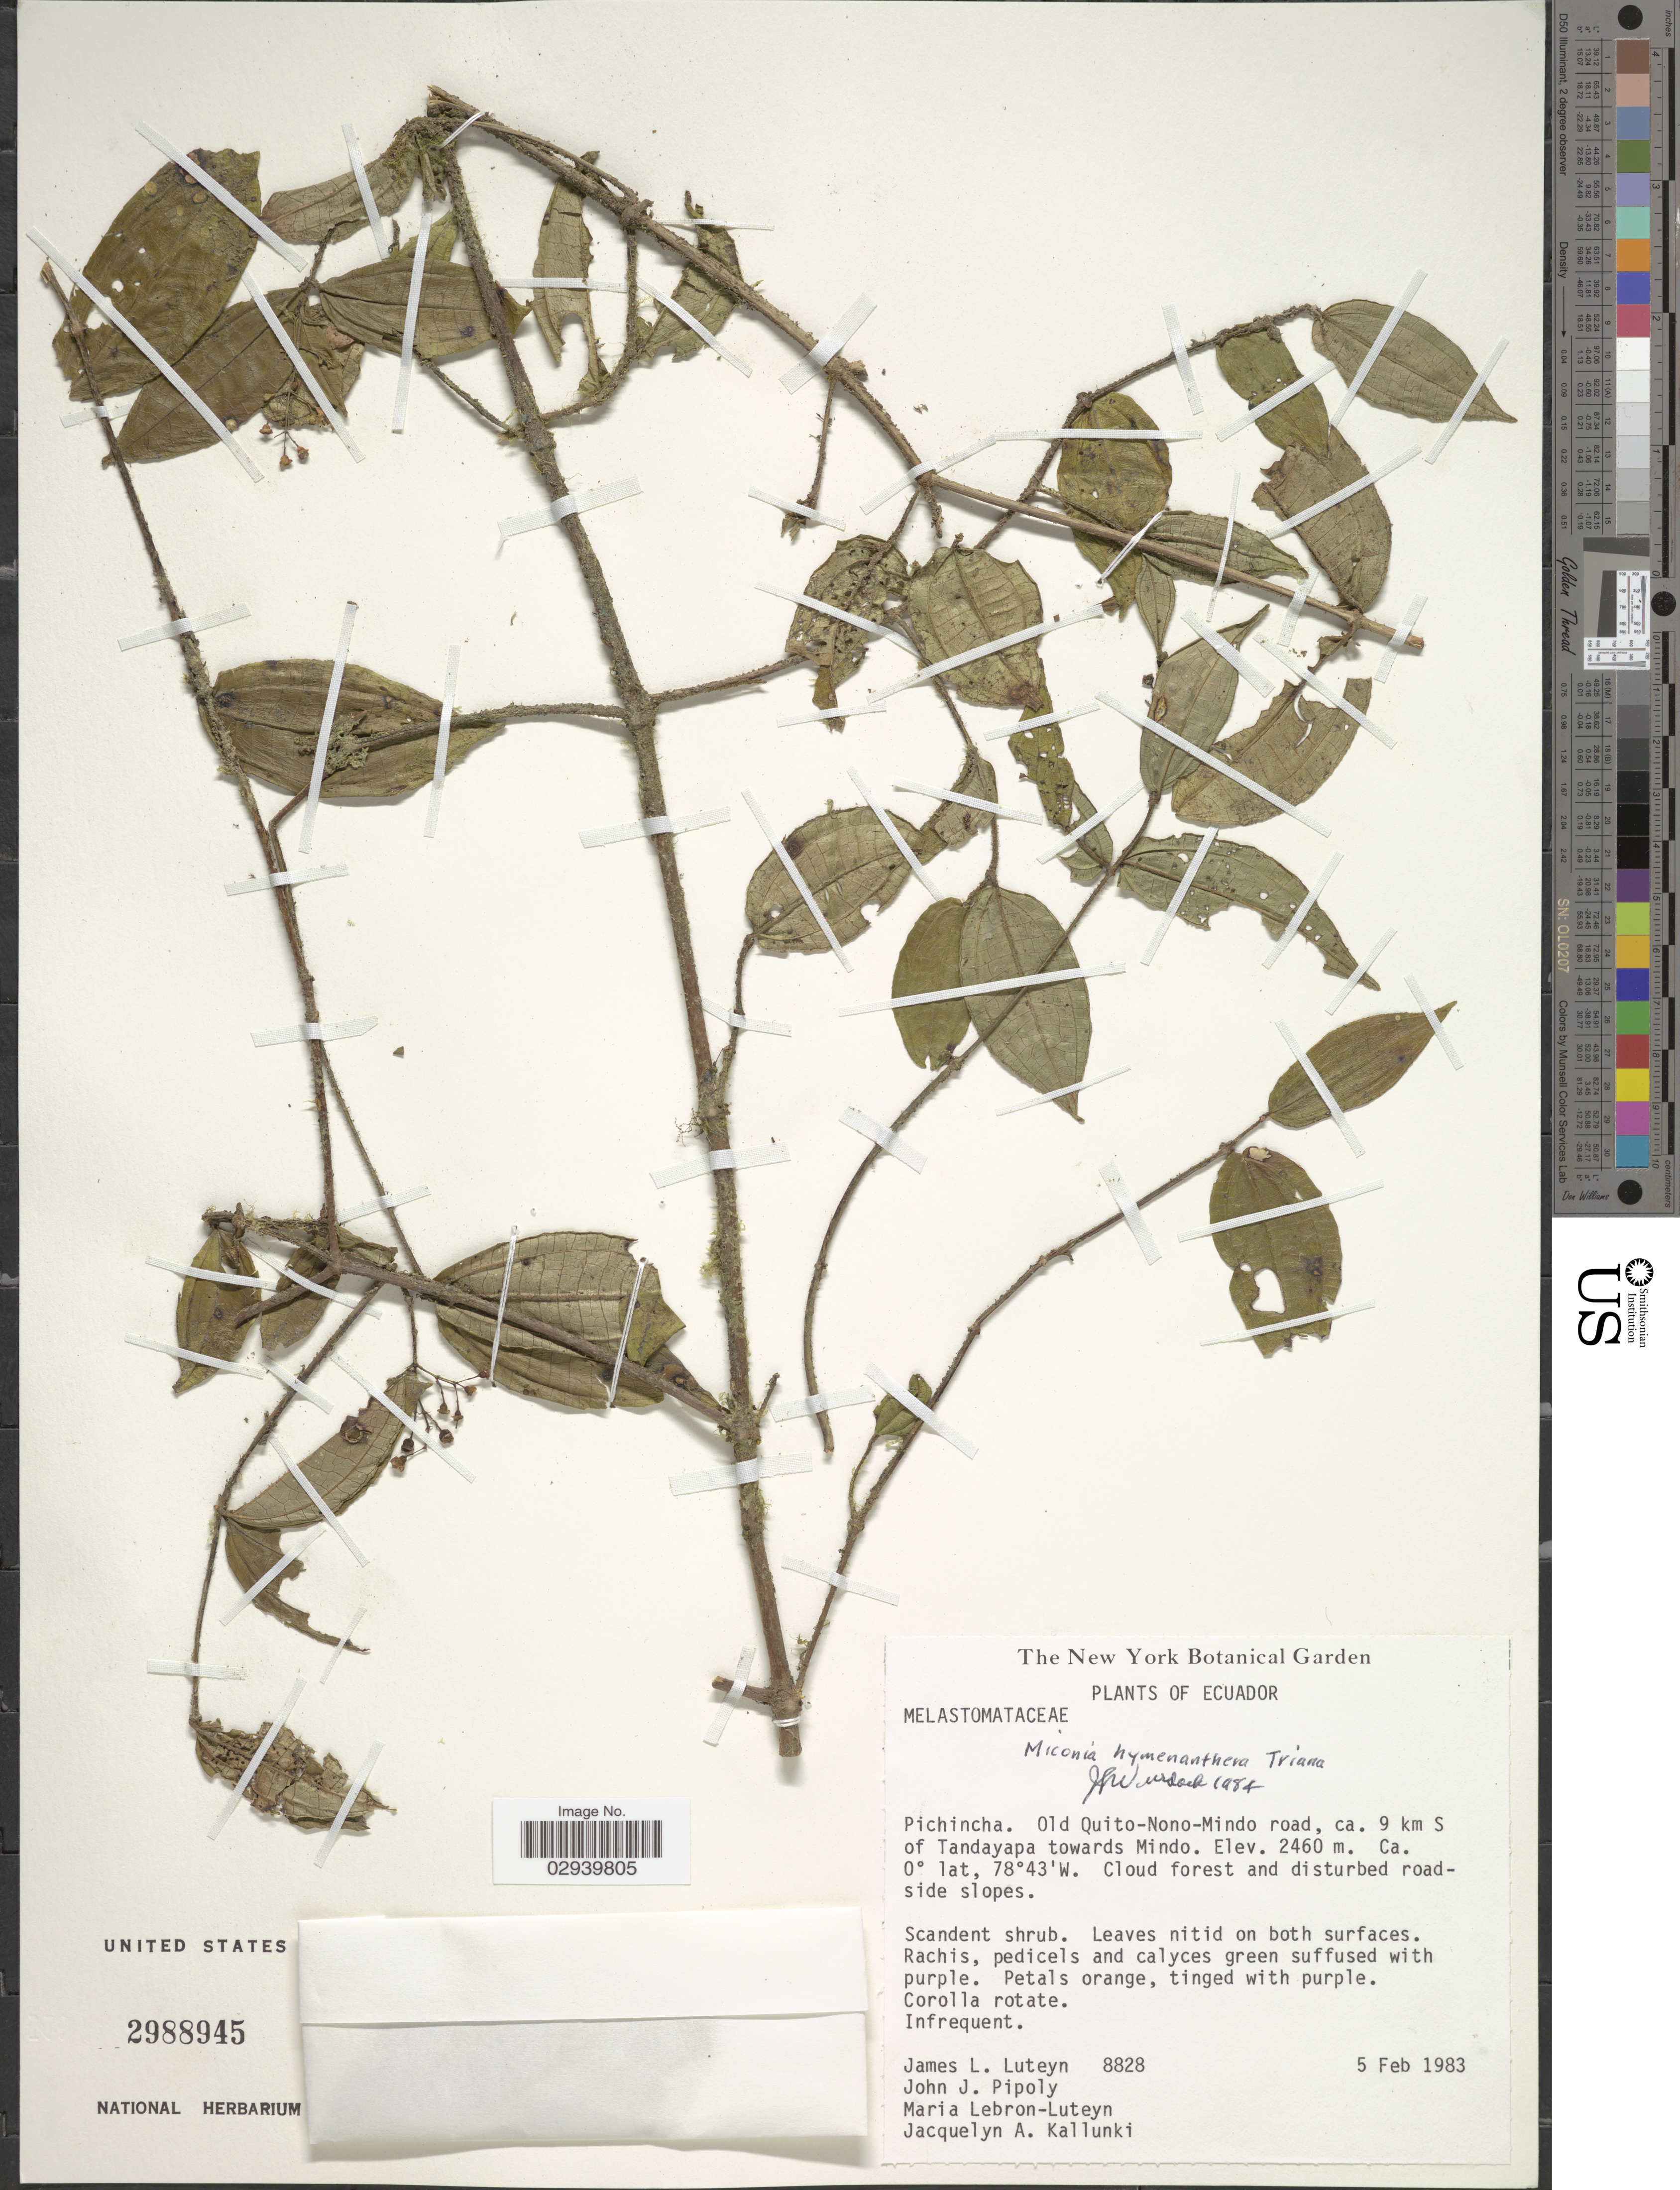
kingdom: Plantae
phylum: Tracheophyta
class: Magnoliopsida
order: Myrtales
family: Melastomataceae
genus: Miconia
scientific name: Miconia hymenanthera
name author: Triana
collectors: J. L. Luteyn, J. J. Pipoly, M. L. Lebrón-Luteyn & J. Kallunki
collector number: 8828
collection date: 1983-02-05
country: Ecuador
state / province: Pichincha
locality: Pichincha. Old Quito-Nono-Mindo road, ca. 9 km S of Tandayapa towards Mindo.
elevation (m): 2460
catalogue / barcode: US 2988945